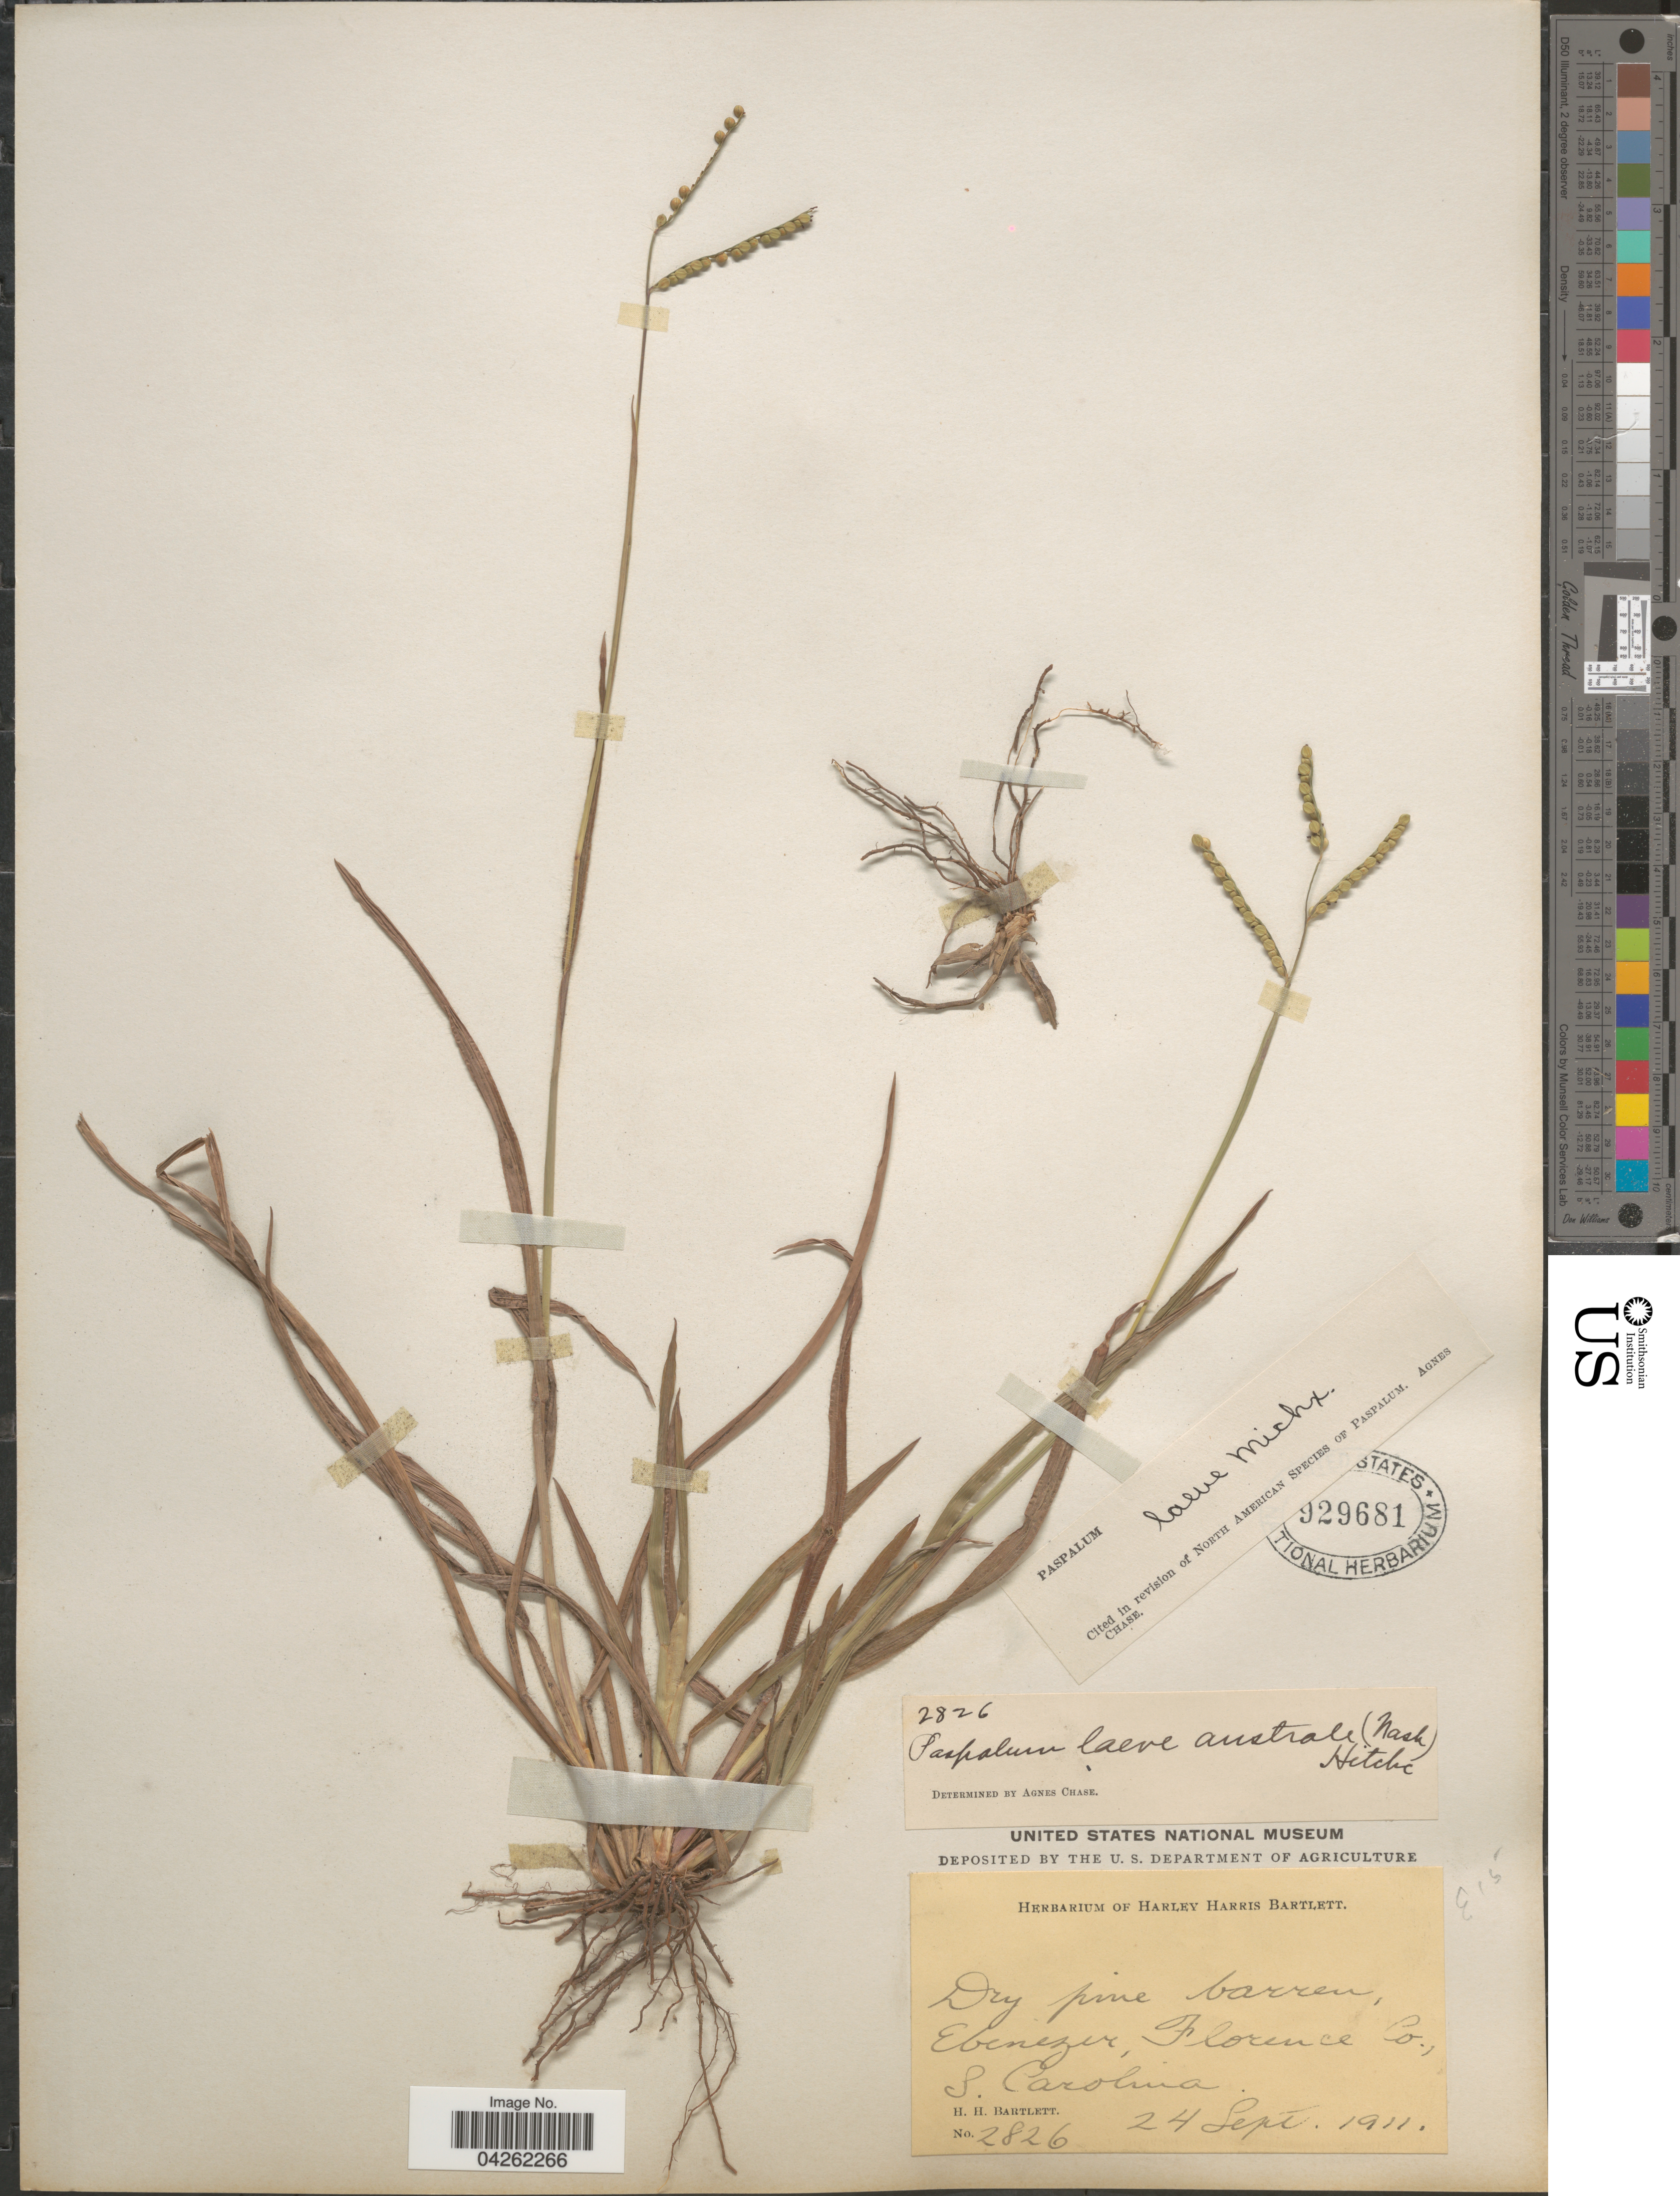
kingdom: Plantae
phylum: Tracheophyta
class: Liliopsida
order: Poales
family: Poaceae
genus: Paspalum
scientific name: Paspalum laeve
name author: Michx.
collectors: H. H. Bartlett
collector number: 2826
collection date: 1911-09-24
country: United States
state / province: South Carolina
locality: Ebenezer, Florence Co.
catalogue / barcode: US 929681